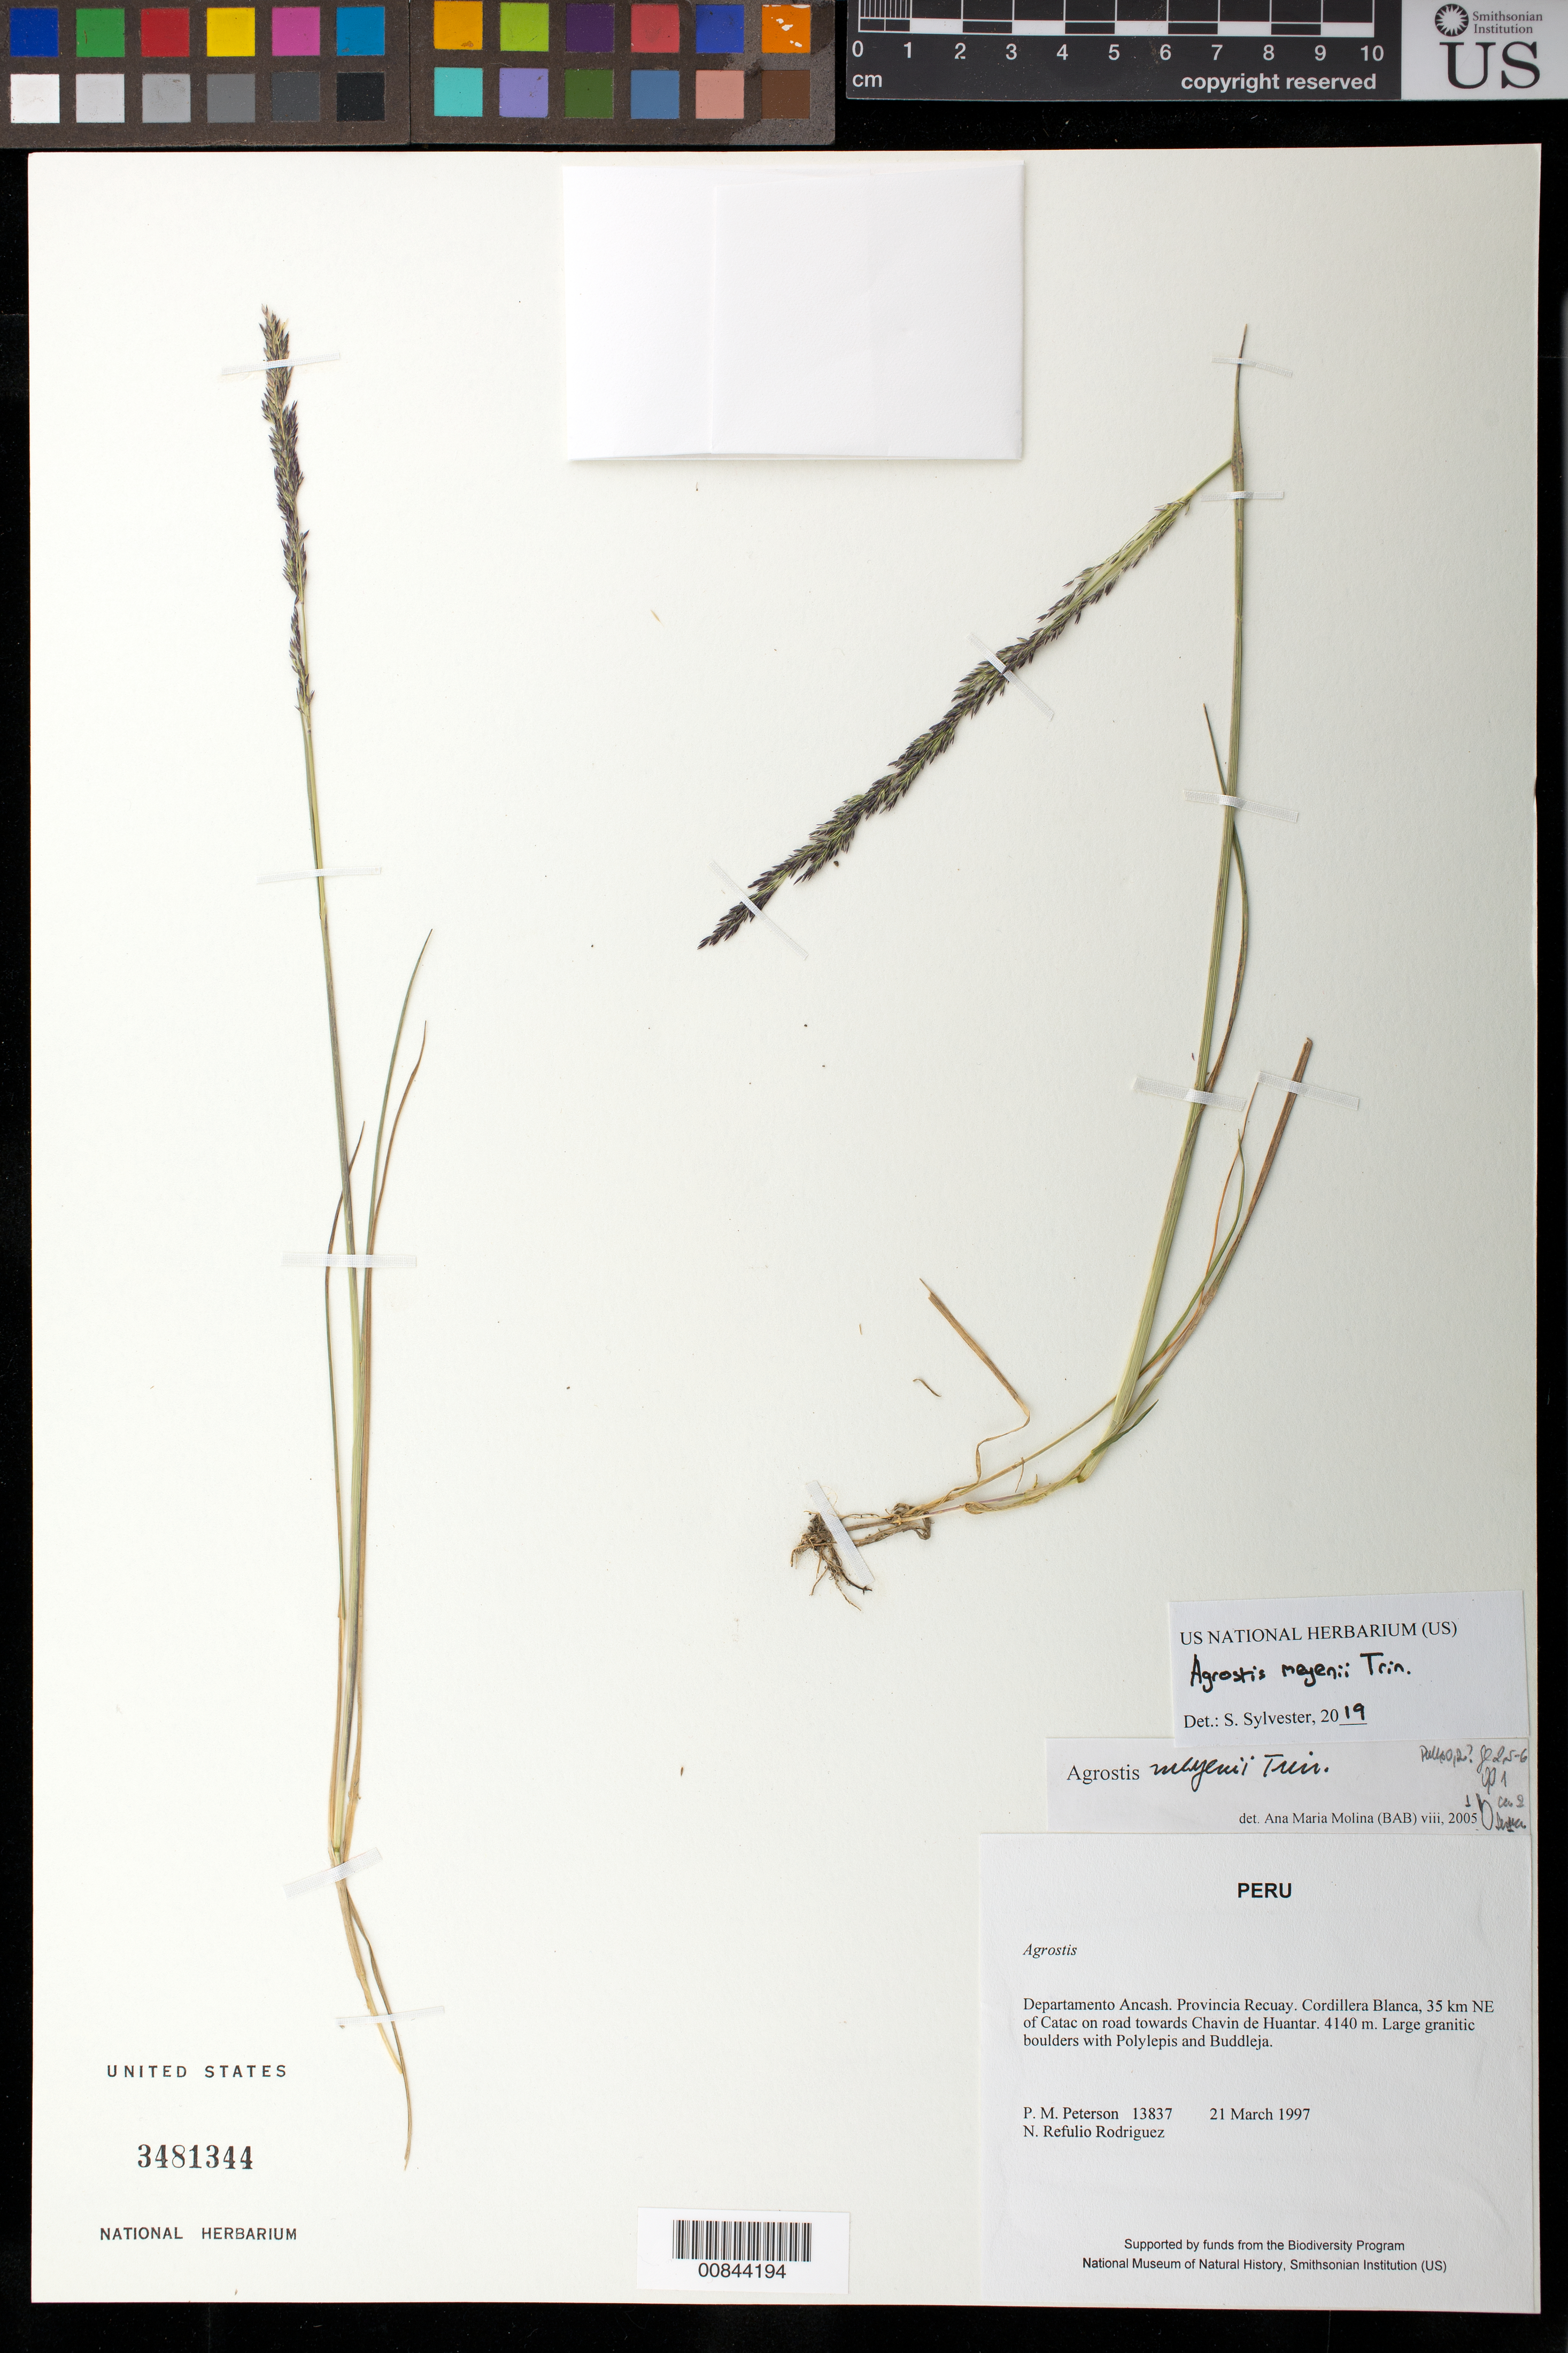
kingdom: Plantae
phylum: Tracheophyta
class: Liliopsida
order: Poales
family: Poaceae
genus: Agrostis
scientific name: Agrostis meyenii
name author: Trin.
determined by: Molina, Ana M. de R.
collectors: P. M. Peterson & N. Refulio-Rodríguez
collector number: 13837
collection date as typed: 21 Mar 1997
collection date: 1997-03-21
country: Peru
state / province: Ancash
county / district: Recuay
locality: Cordillera Blanca, 35 km NE of Catac on road towards Chavin de Huantar.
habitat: Large granitic boulders with Polylepis and Buddleja.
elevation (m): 4140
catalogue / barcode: US 3481344